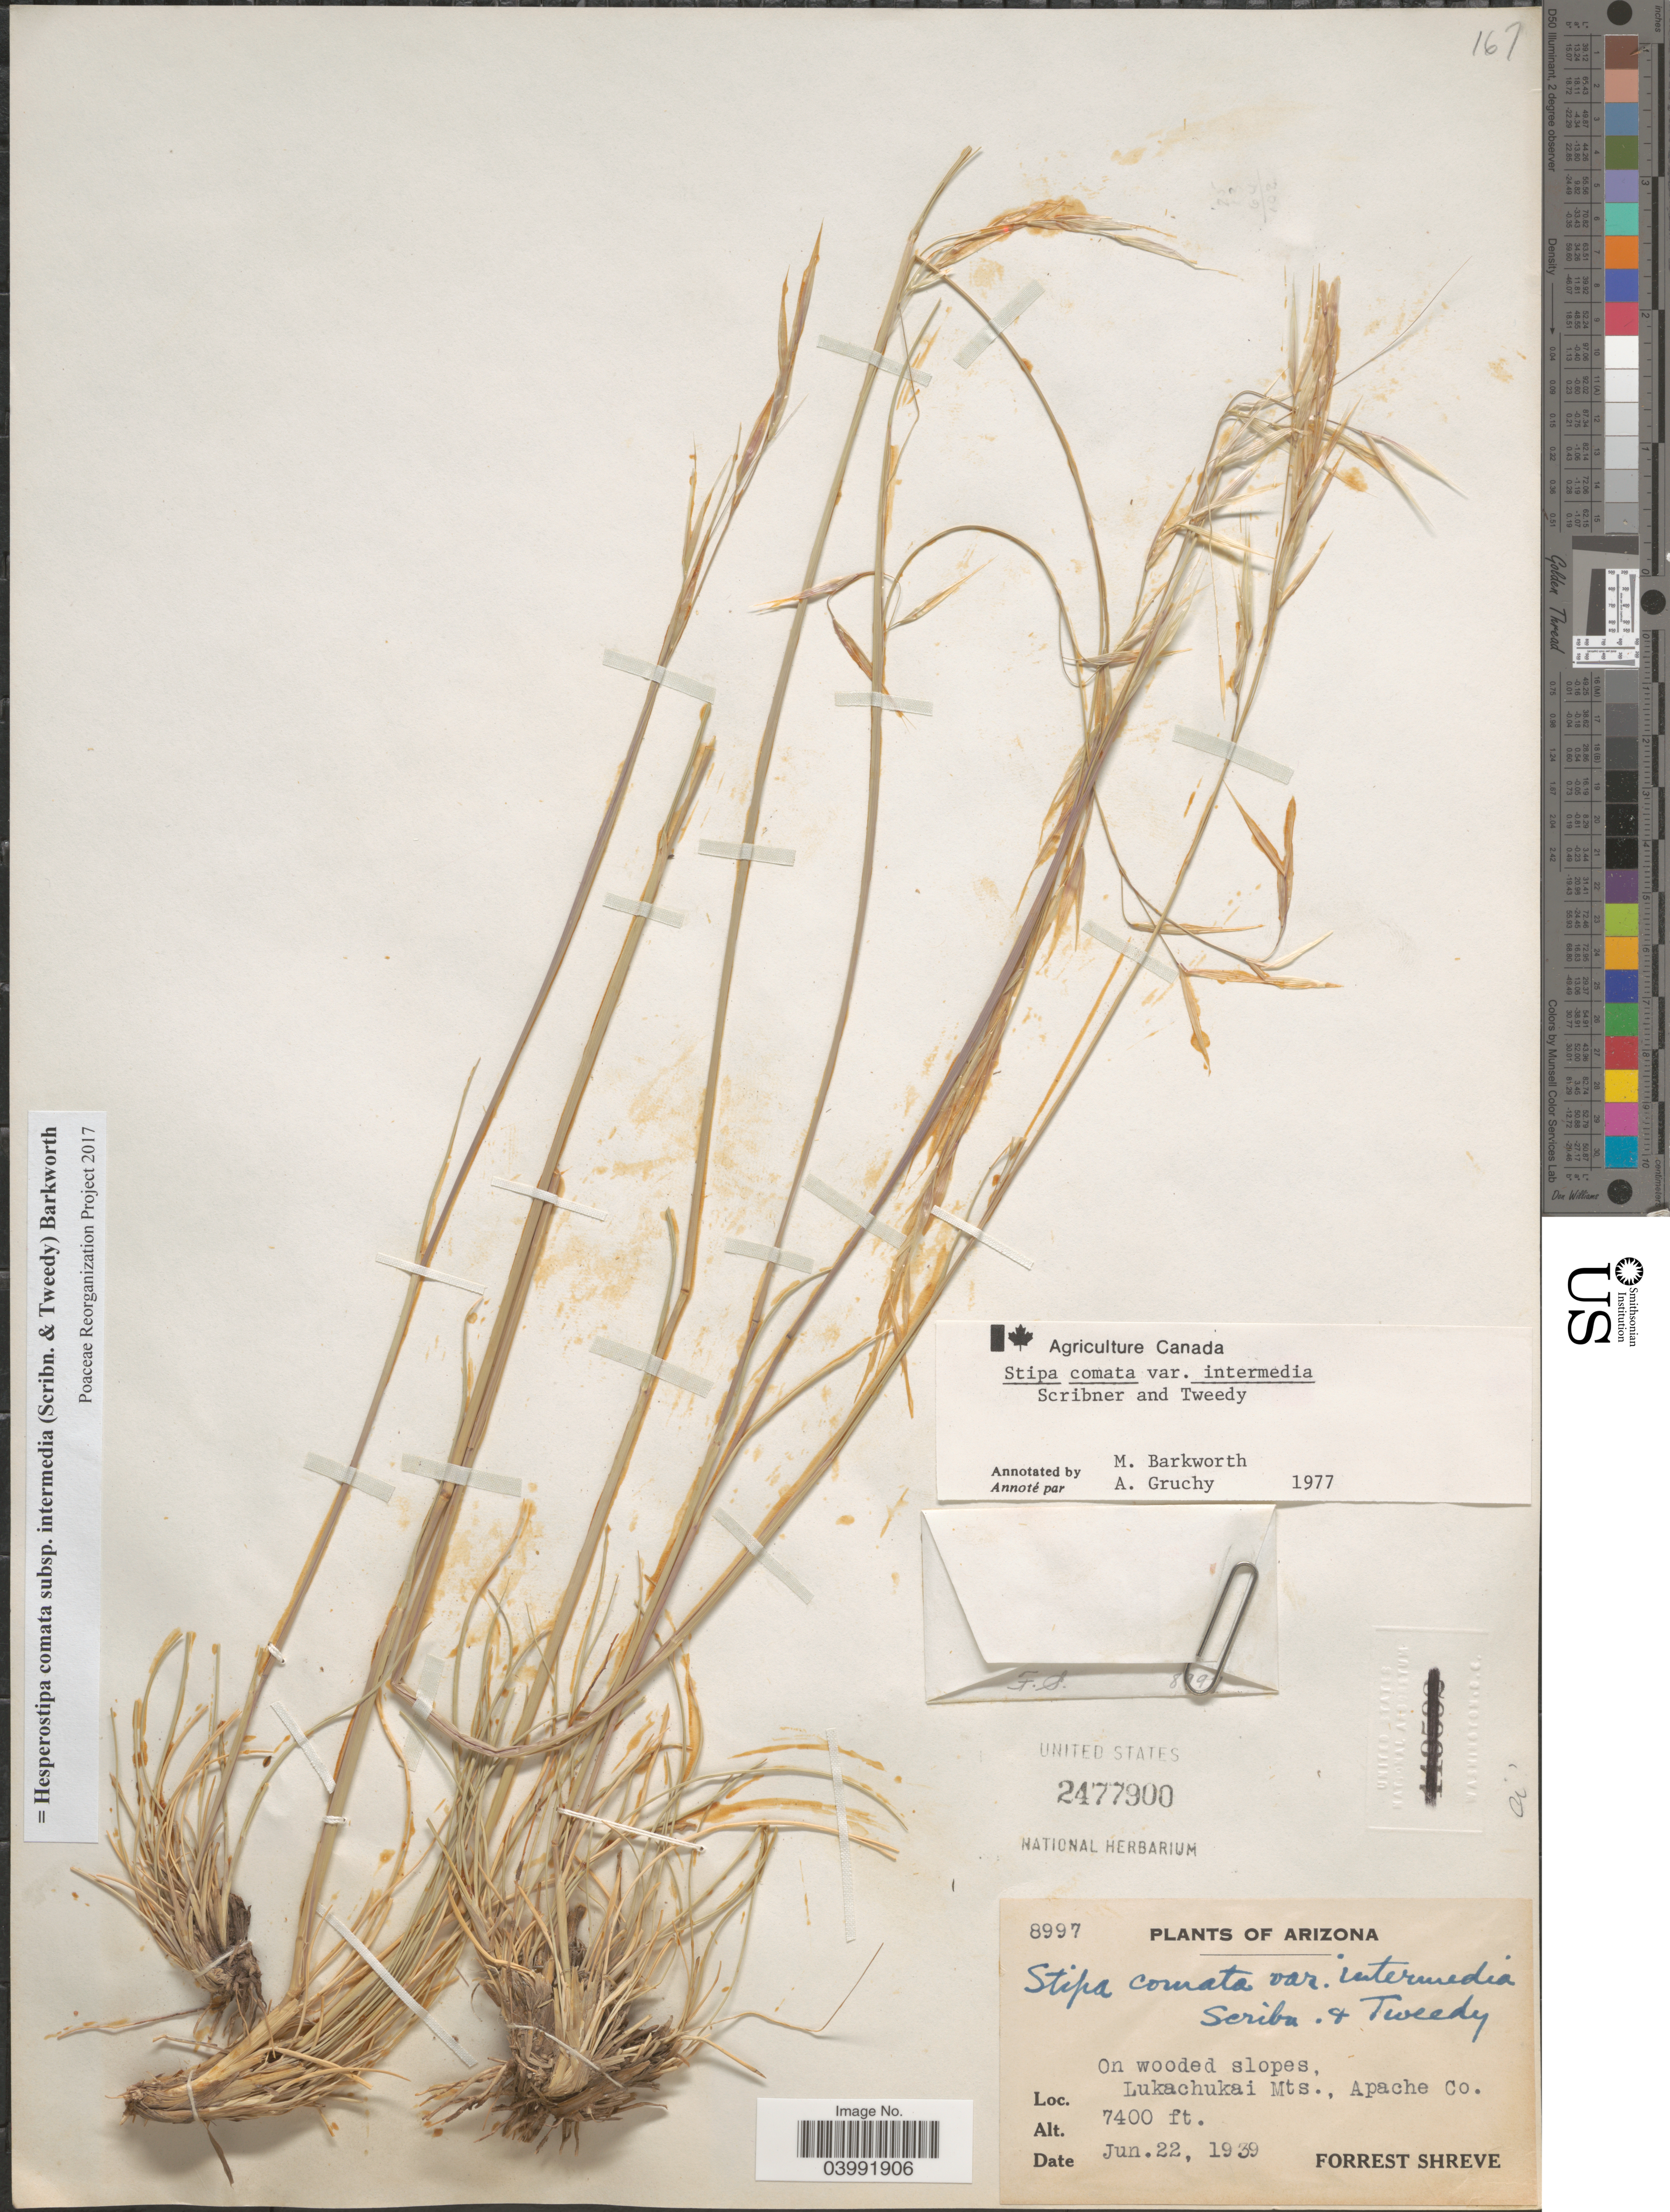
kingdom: Plantae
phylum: Tracheophyta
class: Liliopsida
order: Poales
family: Poaceae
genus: Hesperostipa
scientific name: Hesperostipa comata subsp. intermedia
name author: (Scribn. & Tweedy) Barkworth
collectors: F. Shreve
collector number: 8997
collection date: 1939-06-22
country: United States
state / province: Arizona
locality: On wooded slopes, Lukachukai Mts., Apache Co.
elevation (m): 2256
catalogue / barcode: US 2477900